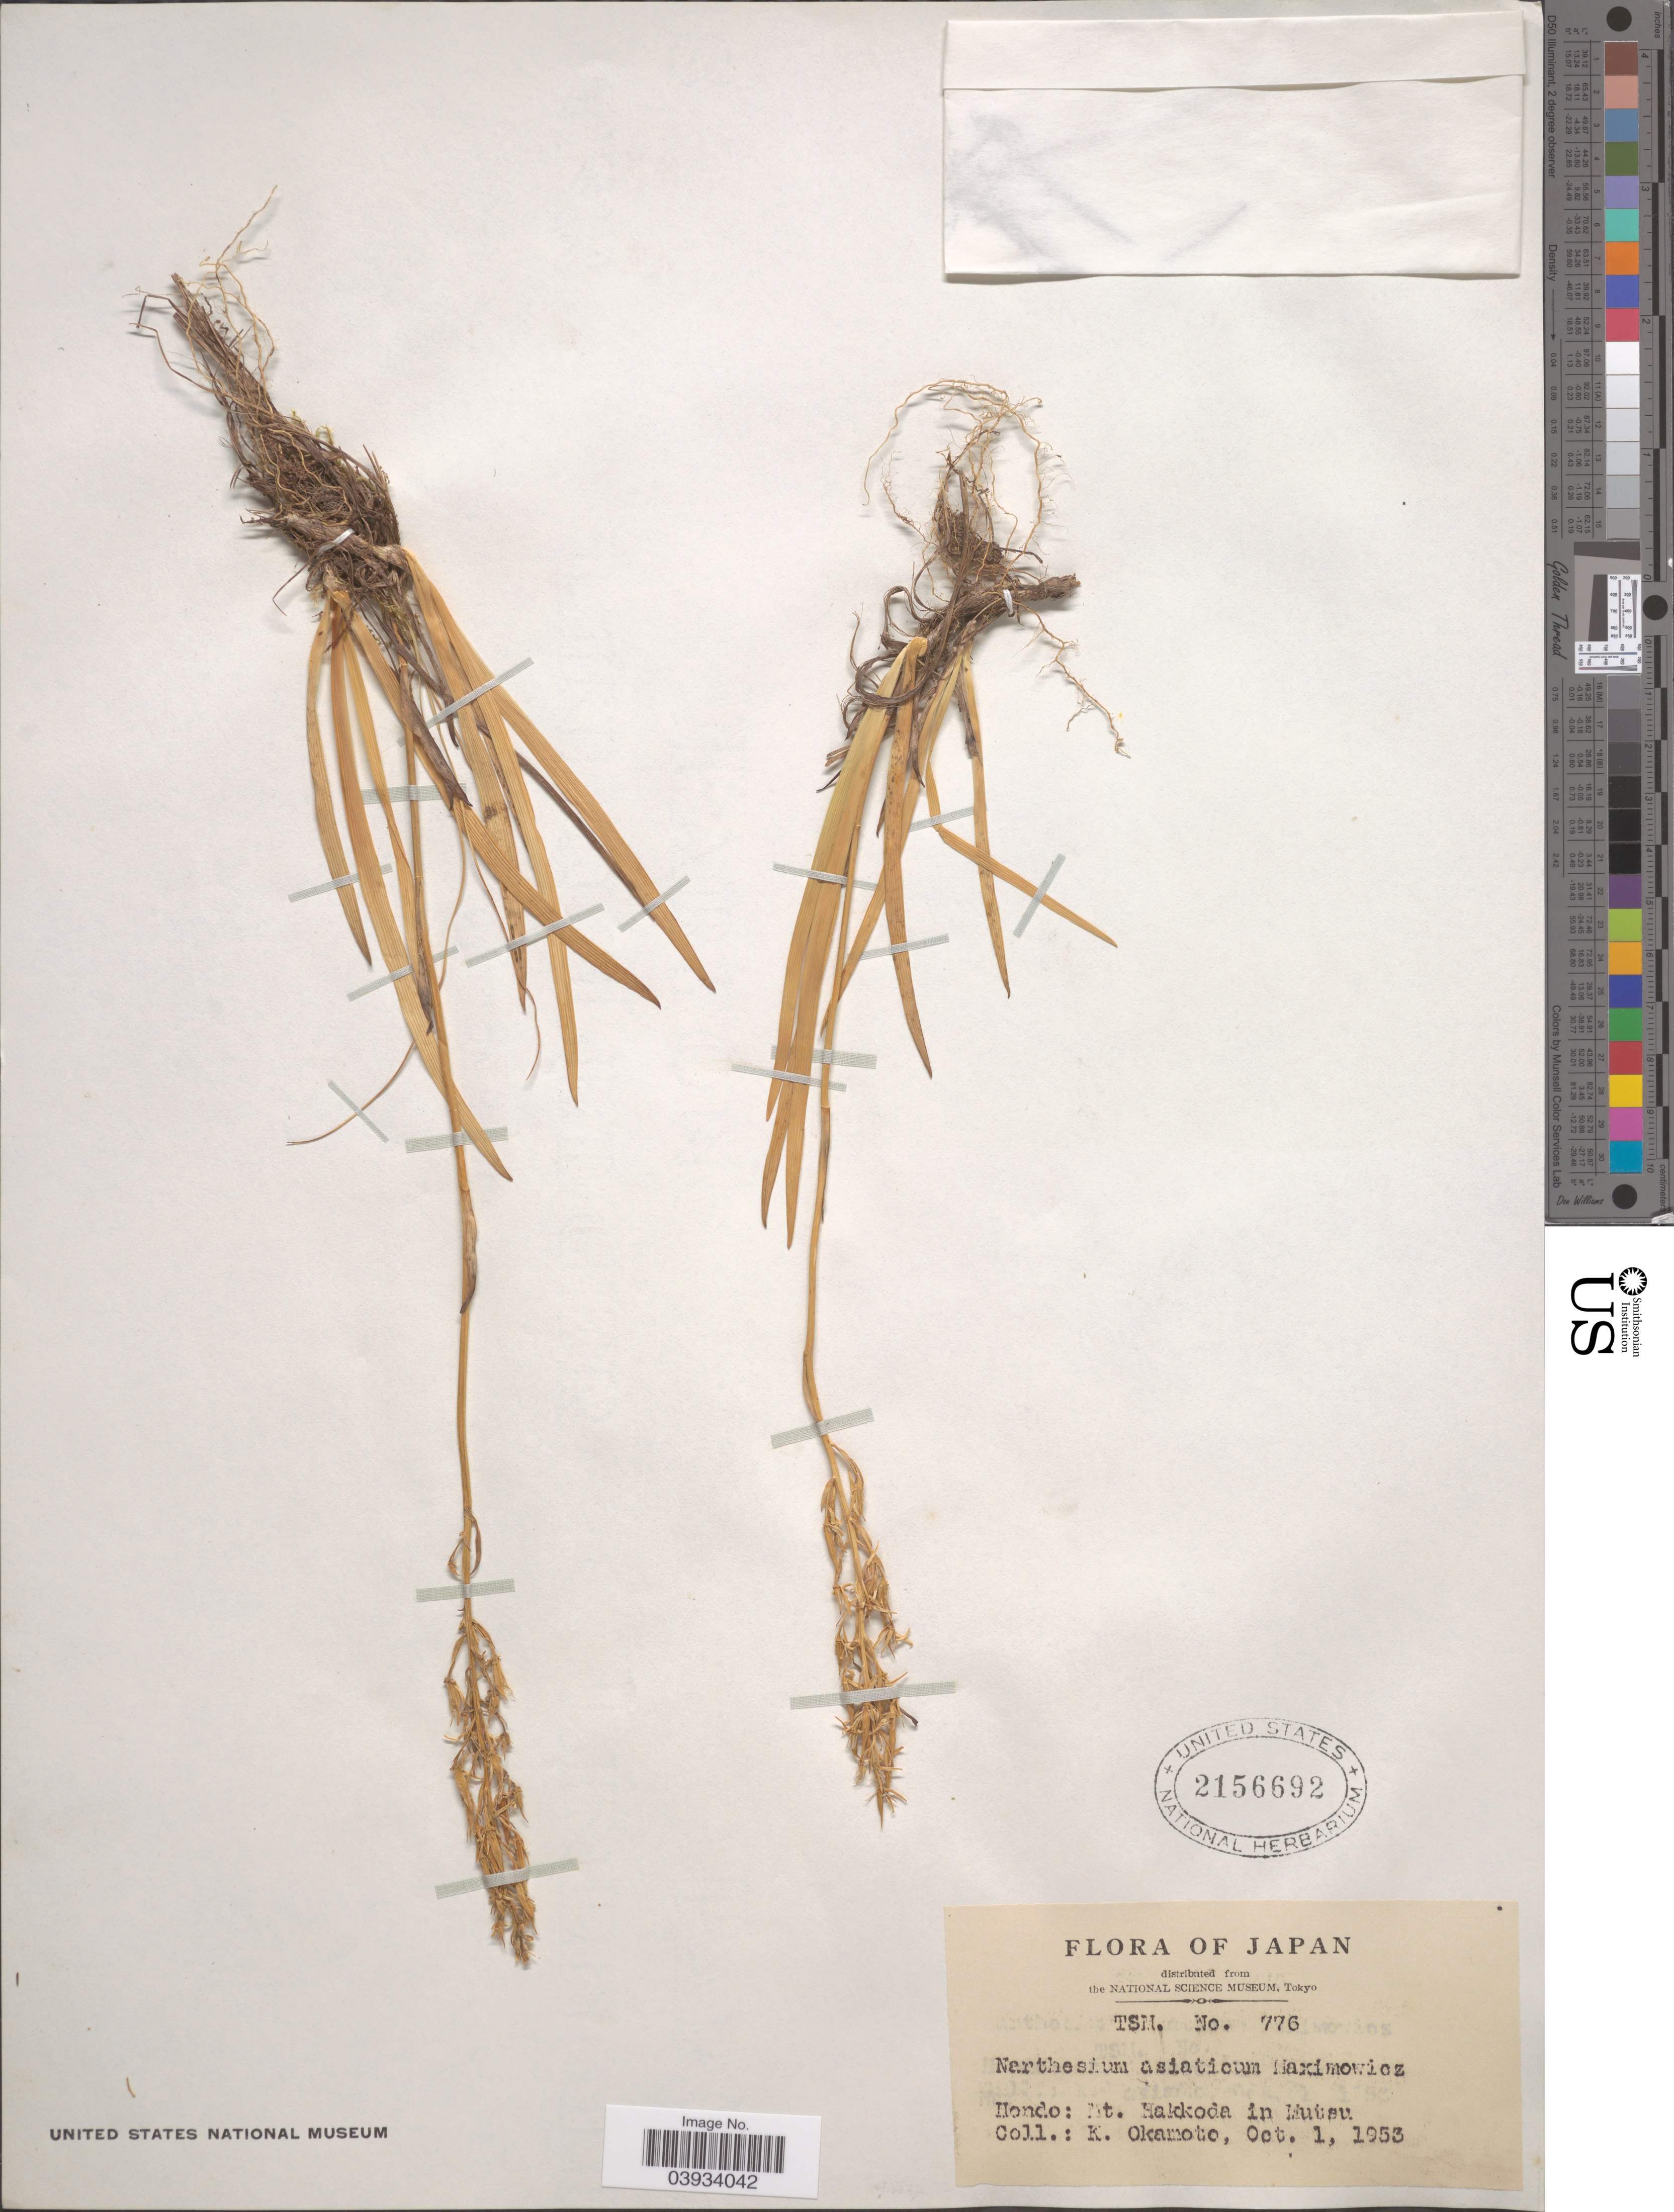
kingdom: Plantae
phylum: Tracheophyta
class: Liliopsida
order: Dioscoreales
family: Nartheciaceae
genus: Narthecium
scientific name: Narthecium asiaticum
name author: Maxim.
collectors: K. Okamoto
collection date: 1953-10-01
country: Japan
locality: Hondo: Mt. Hakkoda in Mutsu.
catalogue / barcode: US 2156692